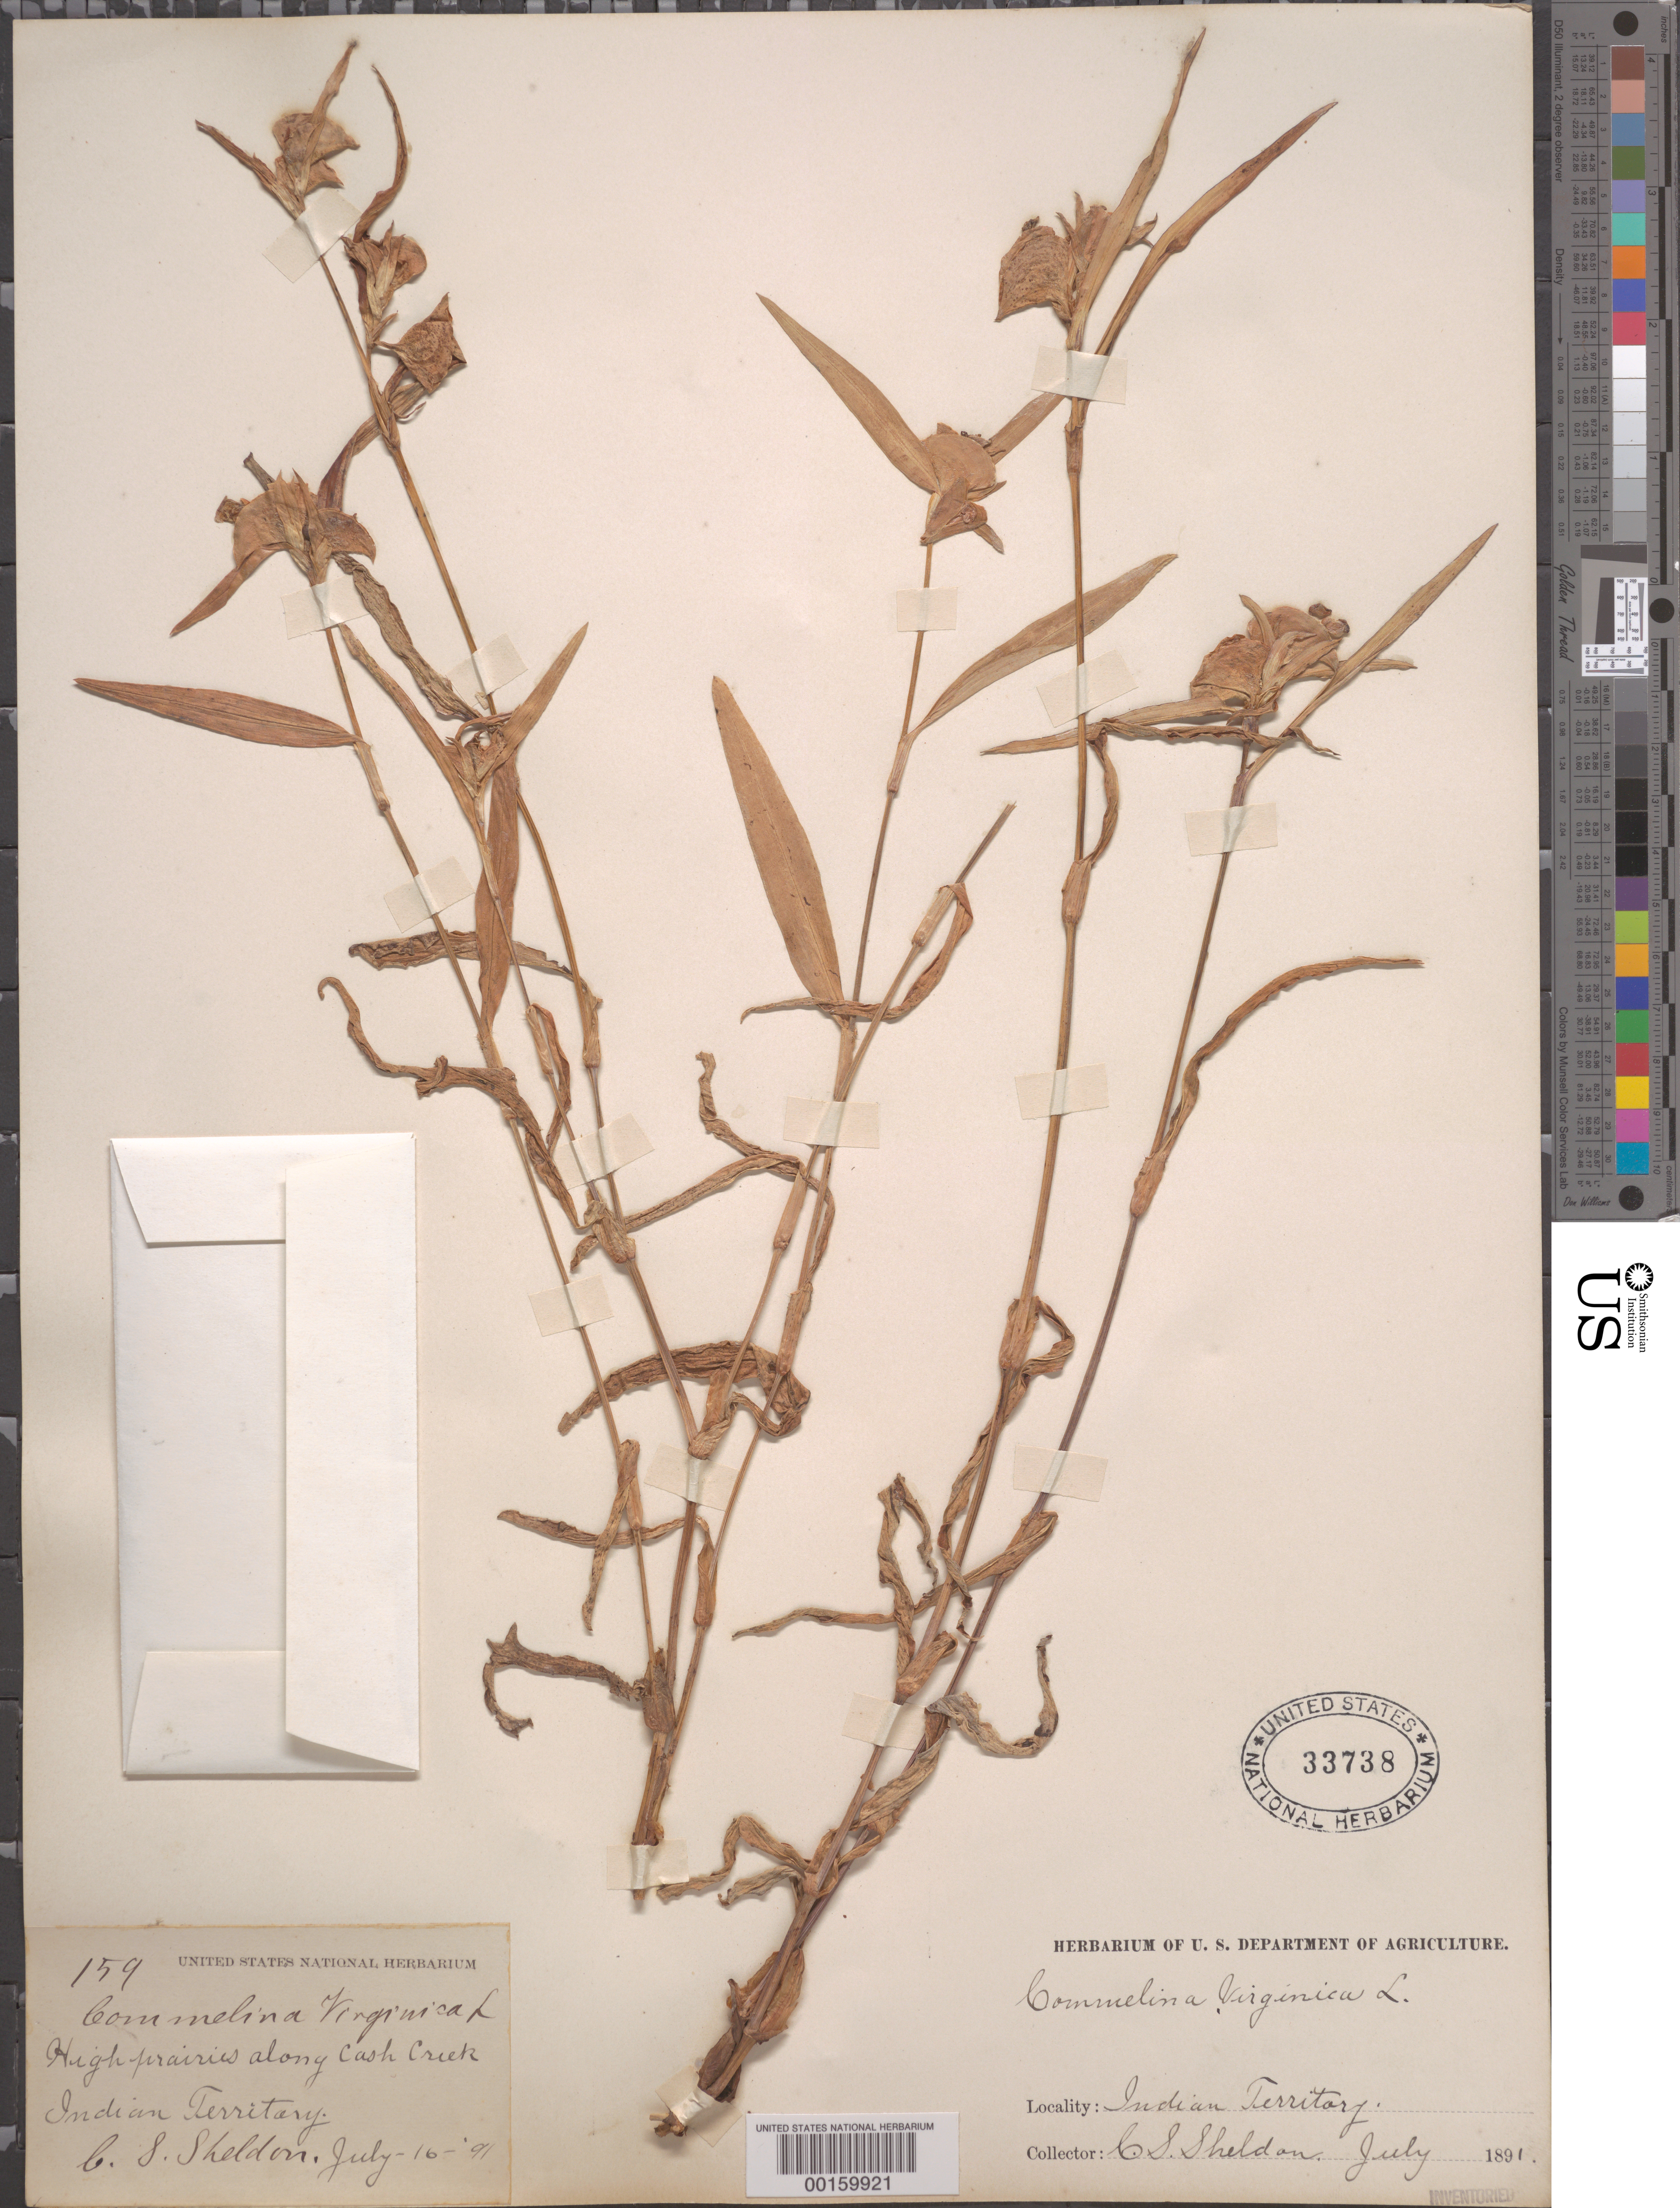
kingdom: Plantae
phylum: Tracheophyta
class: Liliopsida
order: Commelinales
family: Commelinaceae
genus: Commelina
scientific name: Commelina erecta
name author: L.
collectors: C. S. Sheldon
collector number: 159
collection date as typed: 16 Jul 1891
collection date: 1891-07-16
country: United States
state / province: Oklahoma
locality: Along cash creek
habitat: High prairies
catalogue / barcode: US 33738